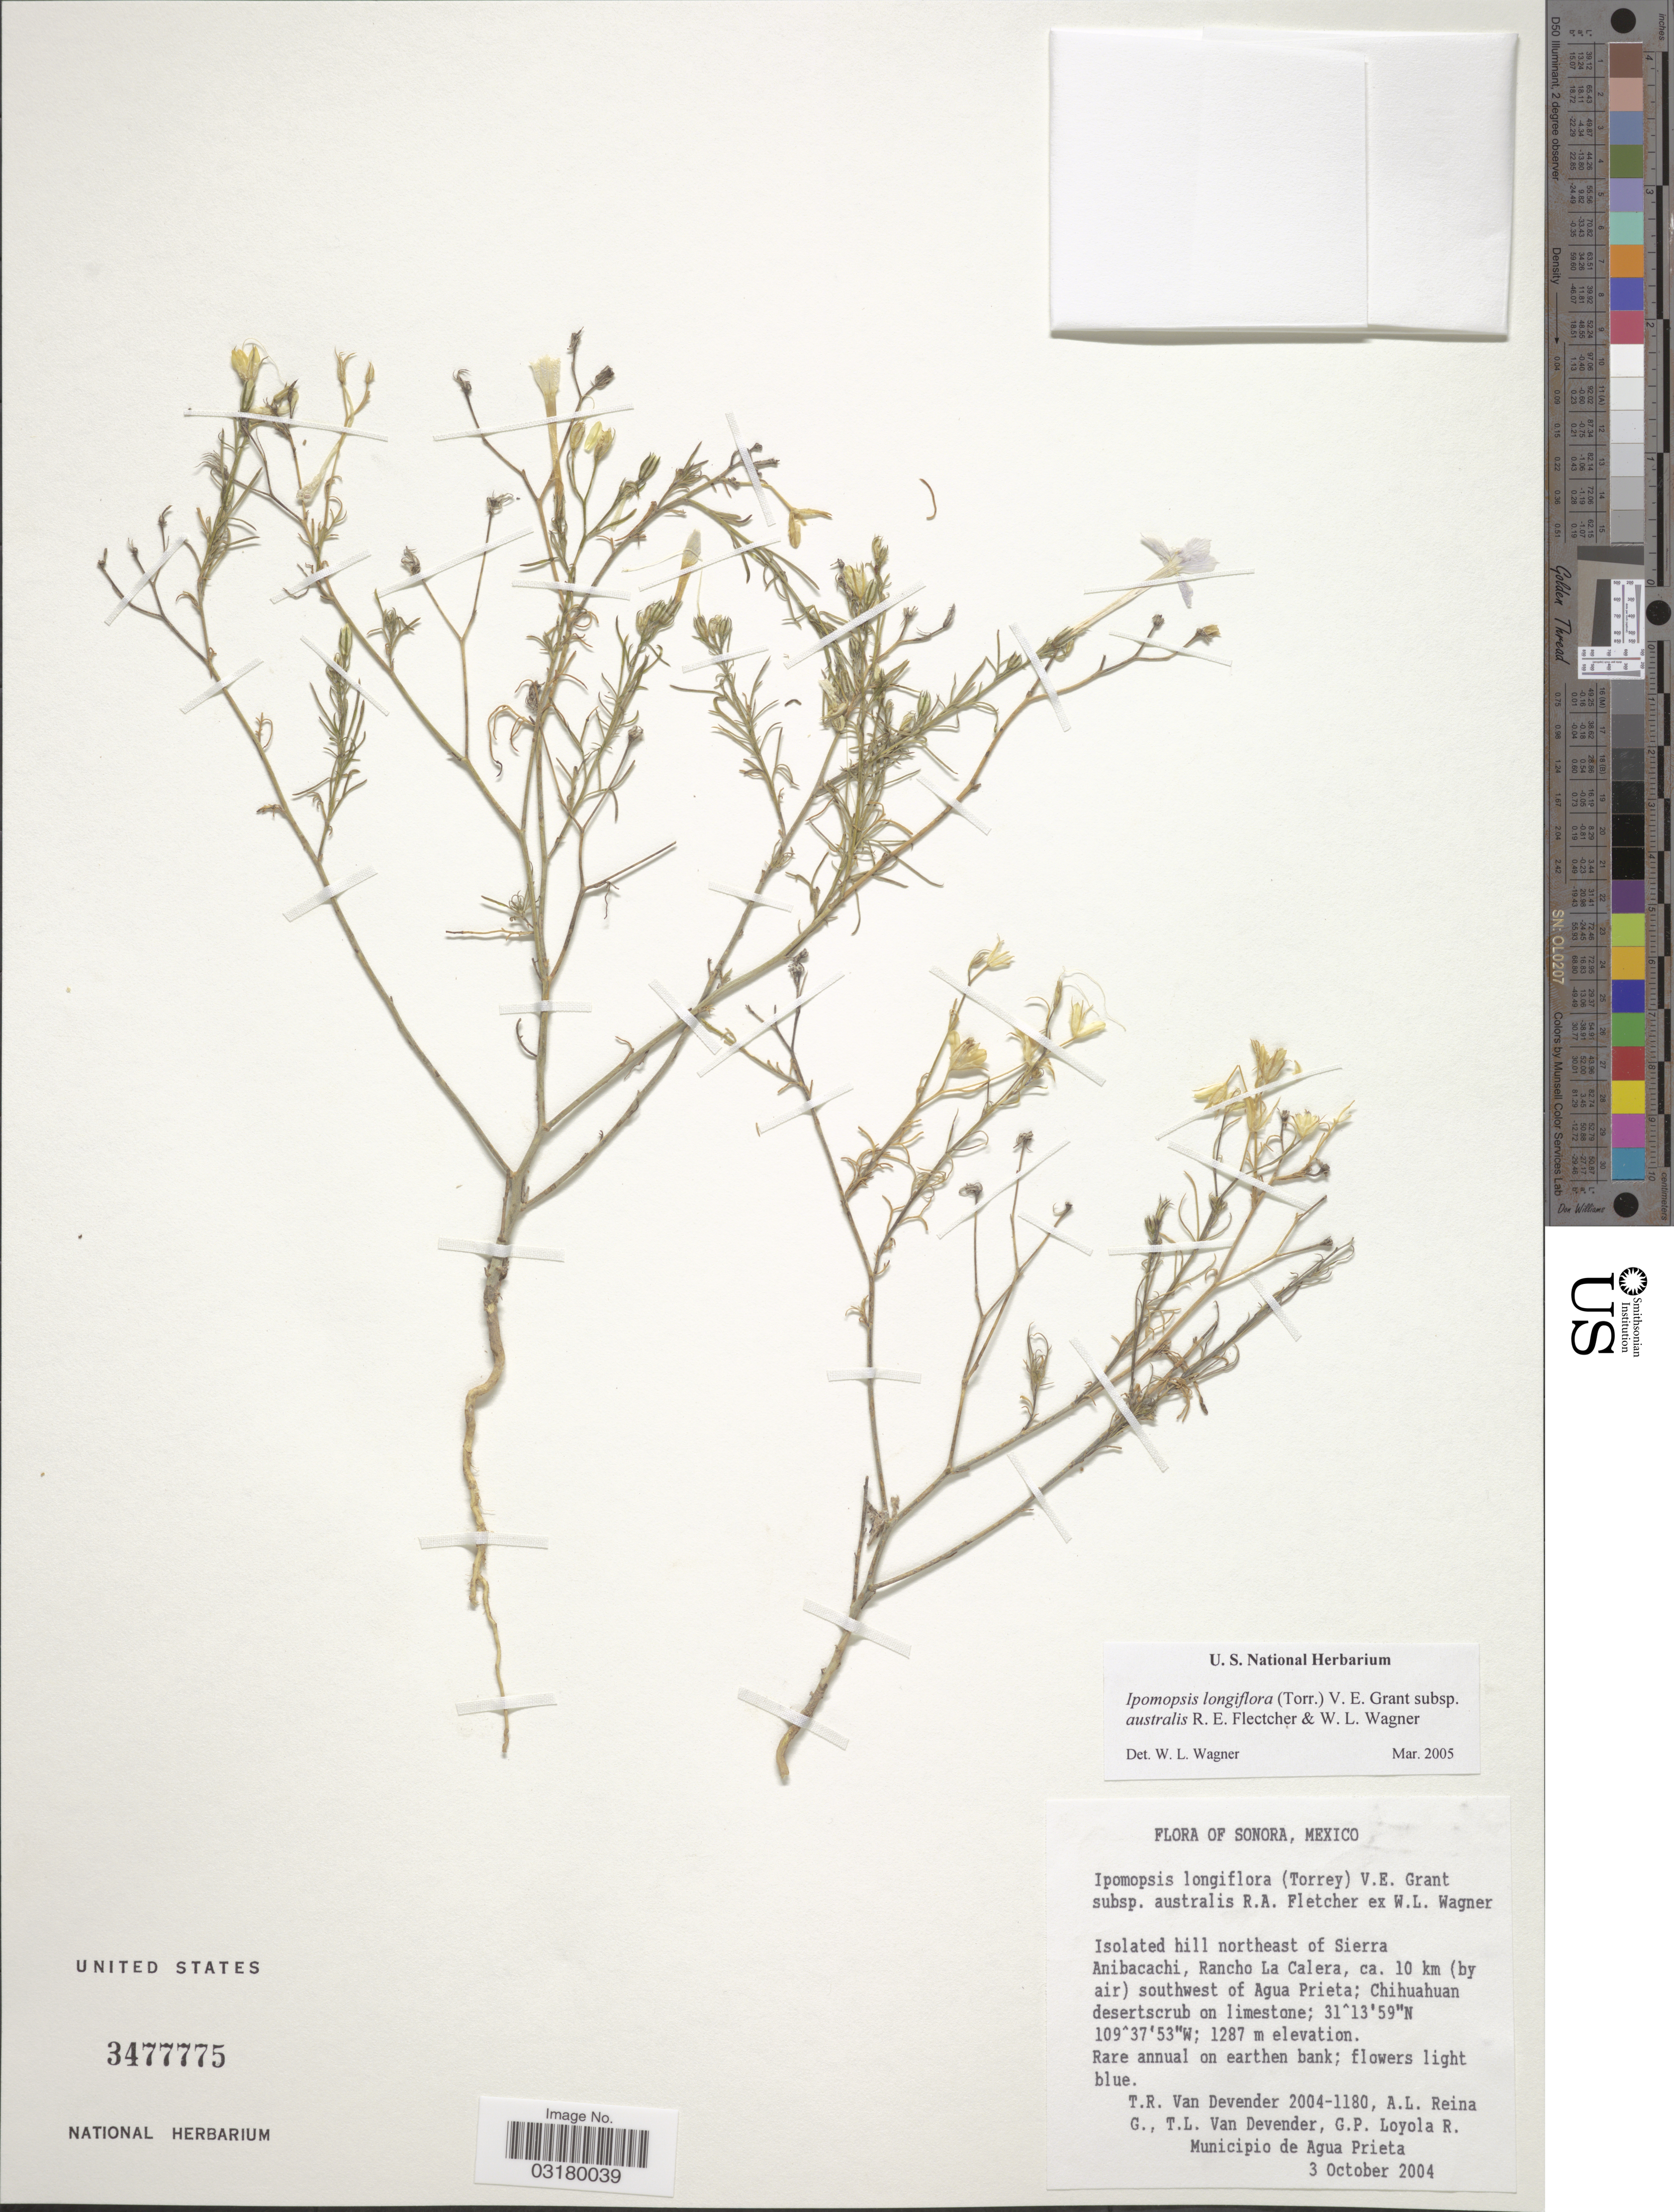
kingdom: Plantae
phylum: Tracheophyta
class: Magnoliopsida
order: Ericales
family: Polemoniaceae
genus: Ipomopsis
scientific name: Ipomopsis longiflora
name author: (Torr.) V.E. Grant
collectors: T. R. Van Devender & A. L. Reina G.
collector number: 2004-1180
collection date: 2004-10-03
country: Mexico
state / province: Sonora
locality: Isolated hill northeast of Sierra Anibacachi, Rancho La Calera, ca. 10 km (by air) southwest of Agua Prieta; Chihuahuan desertscrub on limestone. Municipio de Agua Prieta.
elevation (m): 1287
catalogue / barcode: US 3477775